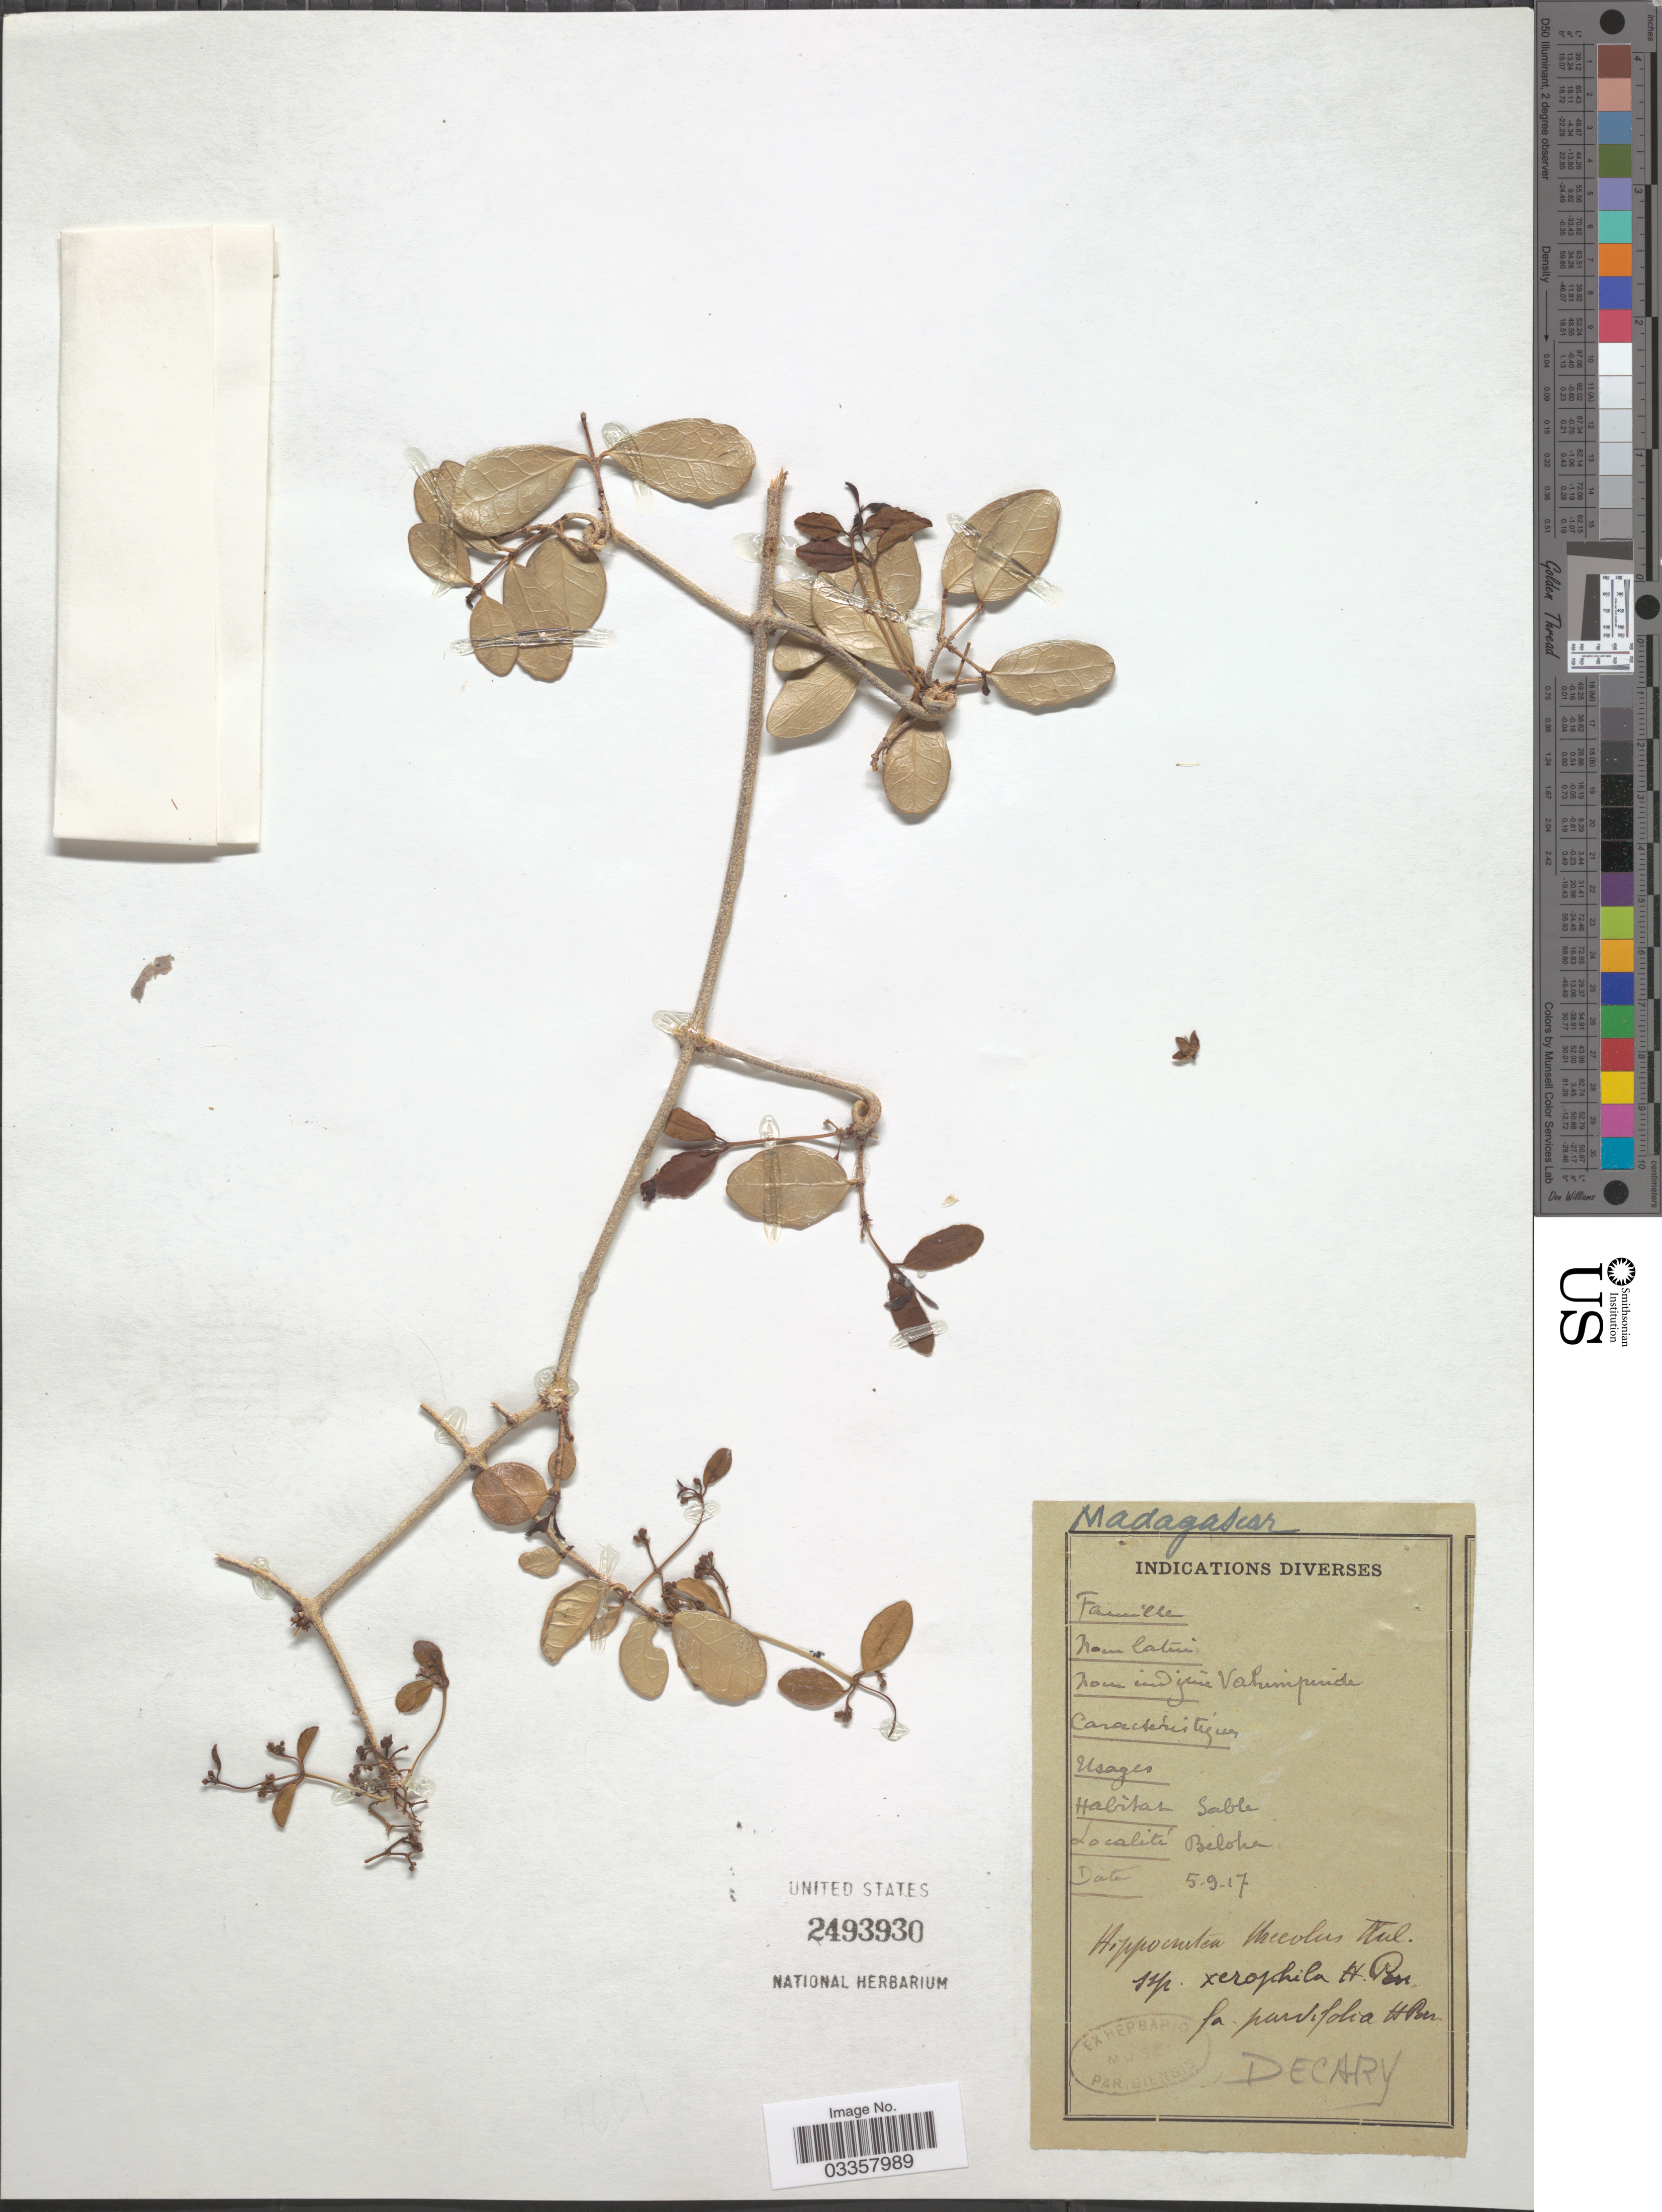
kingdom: Plantae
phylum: Tracheophyta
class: Magnoliopsida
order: Celastrales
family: Celastraceae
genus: Loeseneriella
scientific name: Loeseneriella urceolus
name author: (Tul.) N. Hallé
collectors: Decary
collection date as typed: Transcribed d/m/y: 5/9/17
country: Madagascar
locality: Beloka.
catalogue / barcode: US 2493930